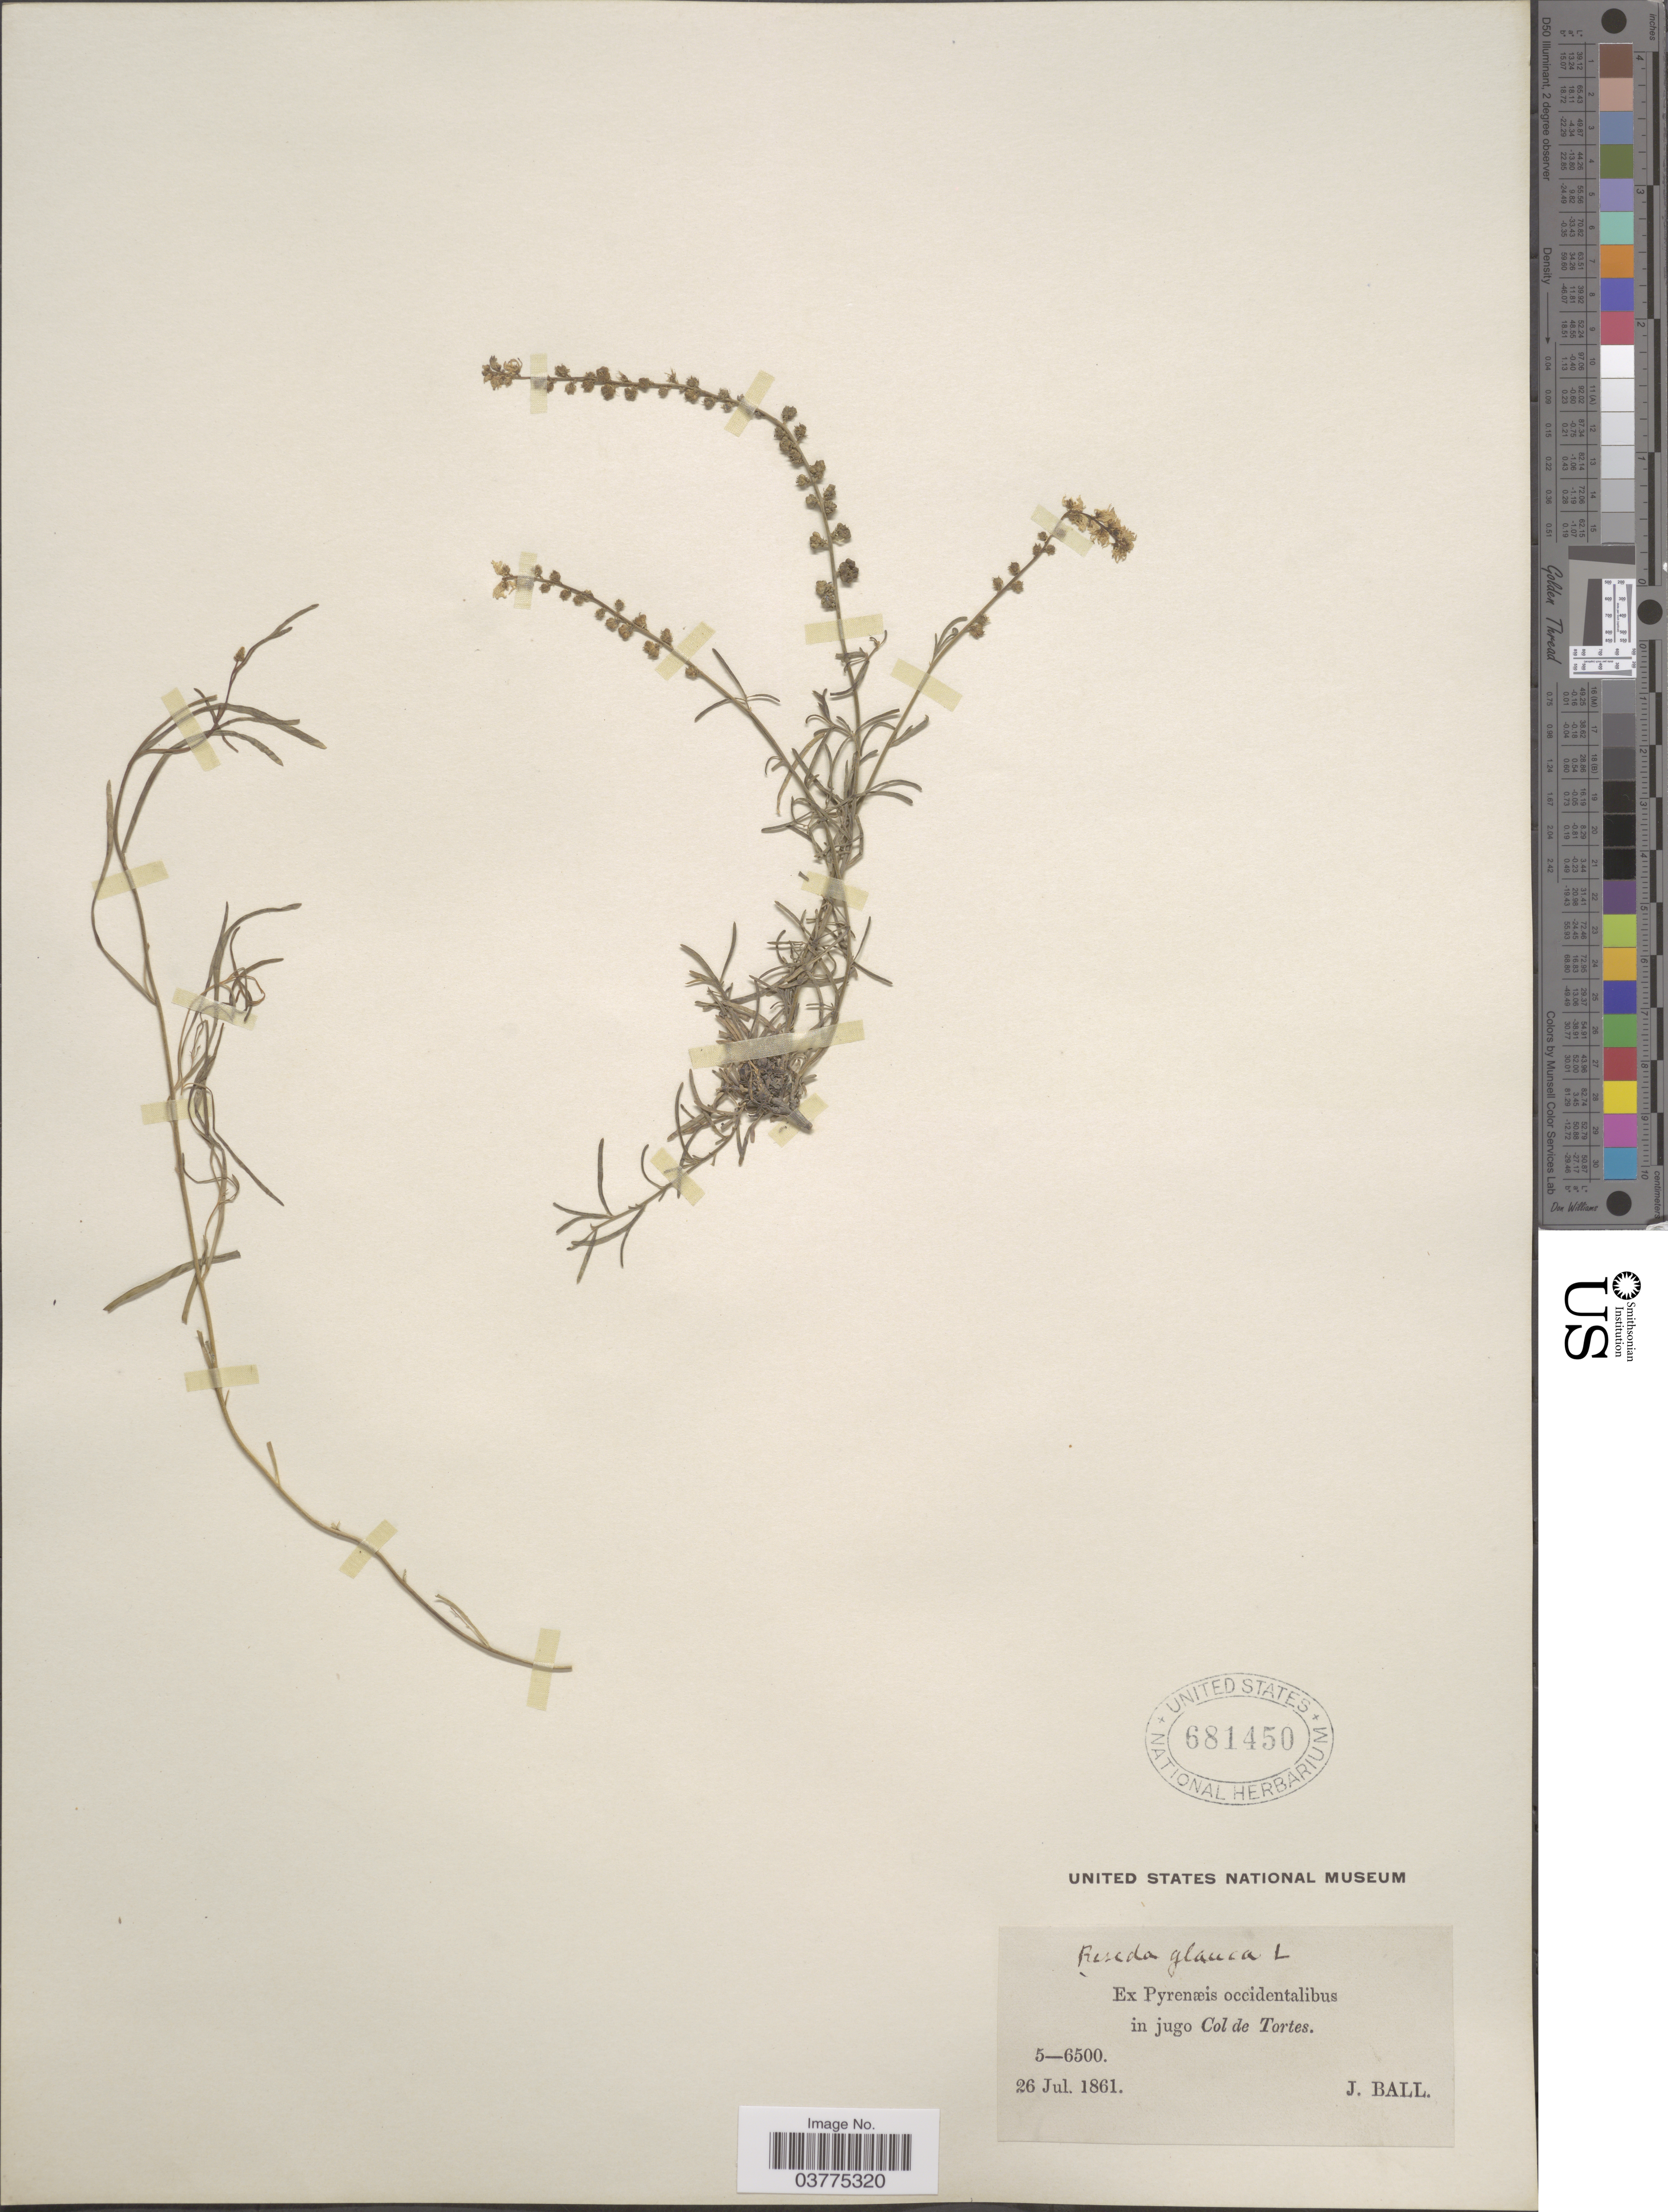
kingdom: Plantae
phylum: Tracheophyta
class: Magnoliopsida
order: Brassicales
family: Resedaceae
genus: Reseda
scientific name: Reseda glauca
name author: L.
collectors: J. Ball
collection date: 1861-07-26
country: France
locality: Ex Pyrenæis occidentalibus in jugo Col de Tortes.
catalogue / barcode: US 681450